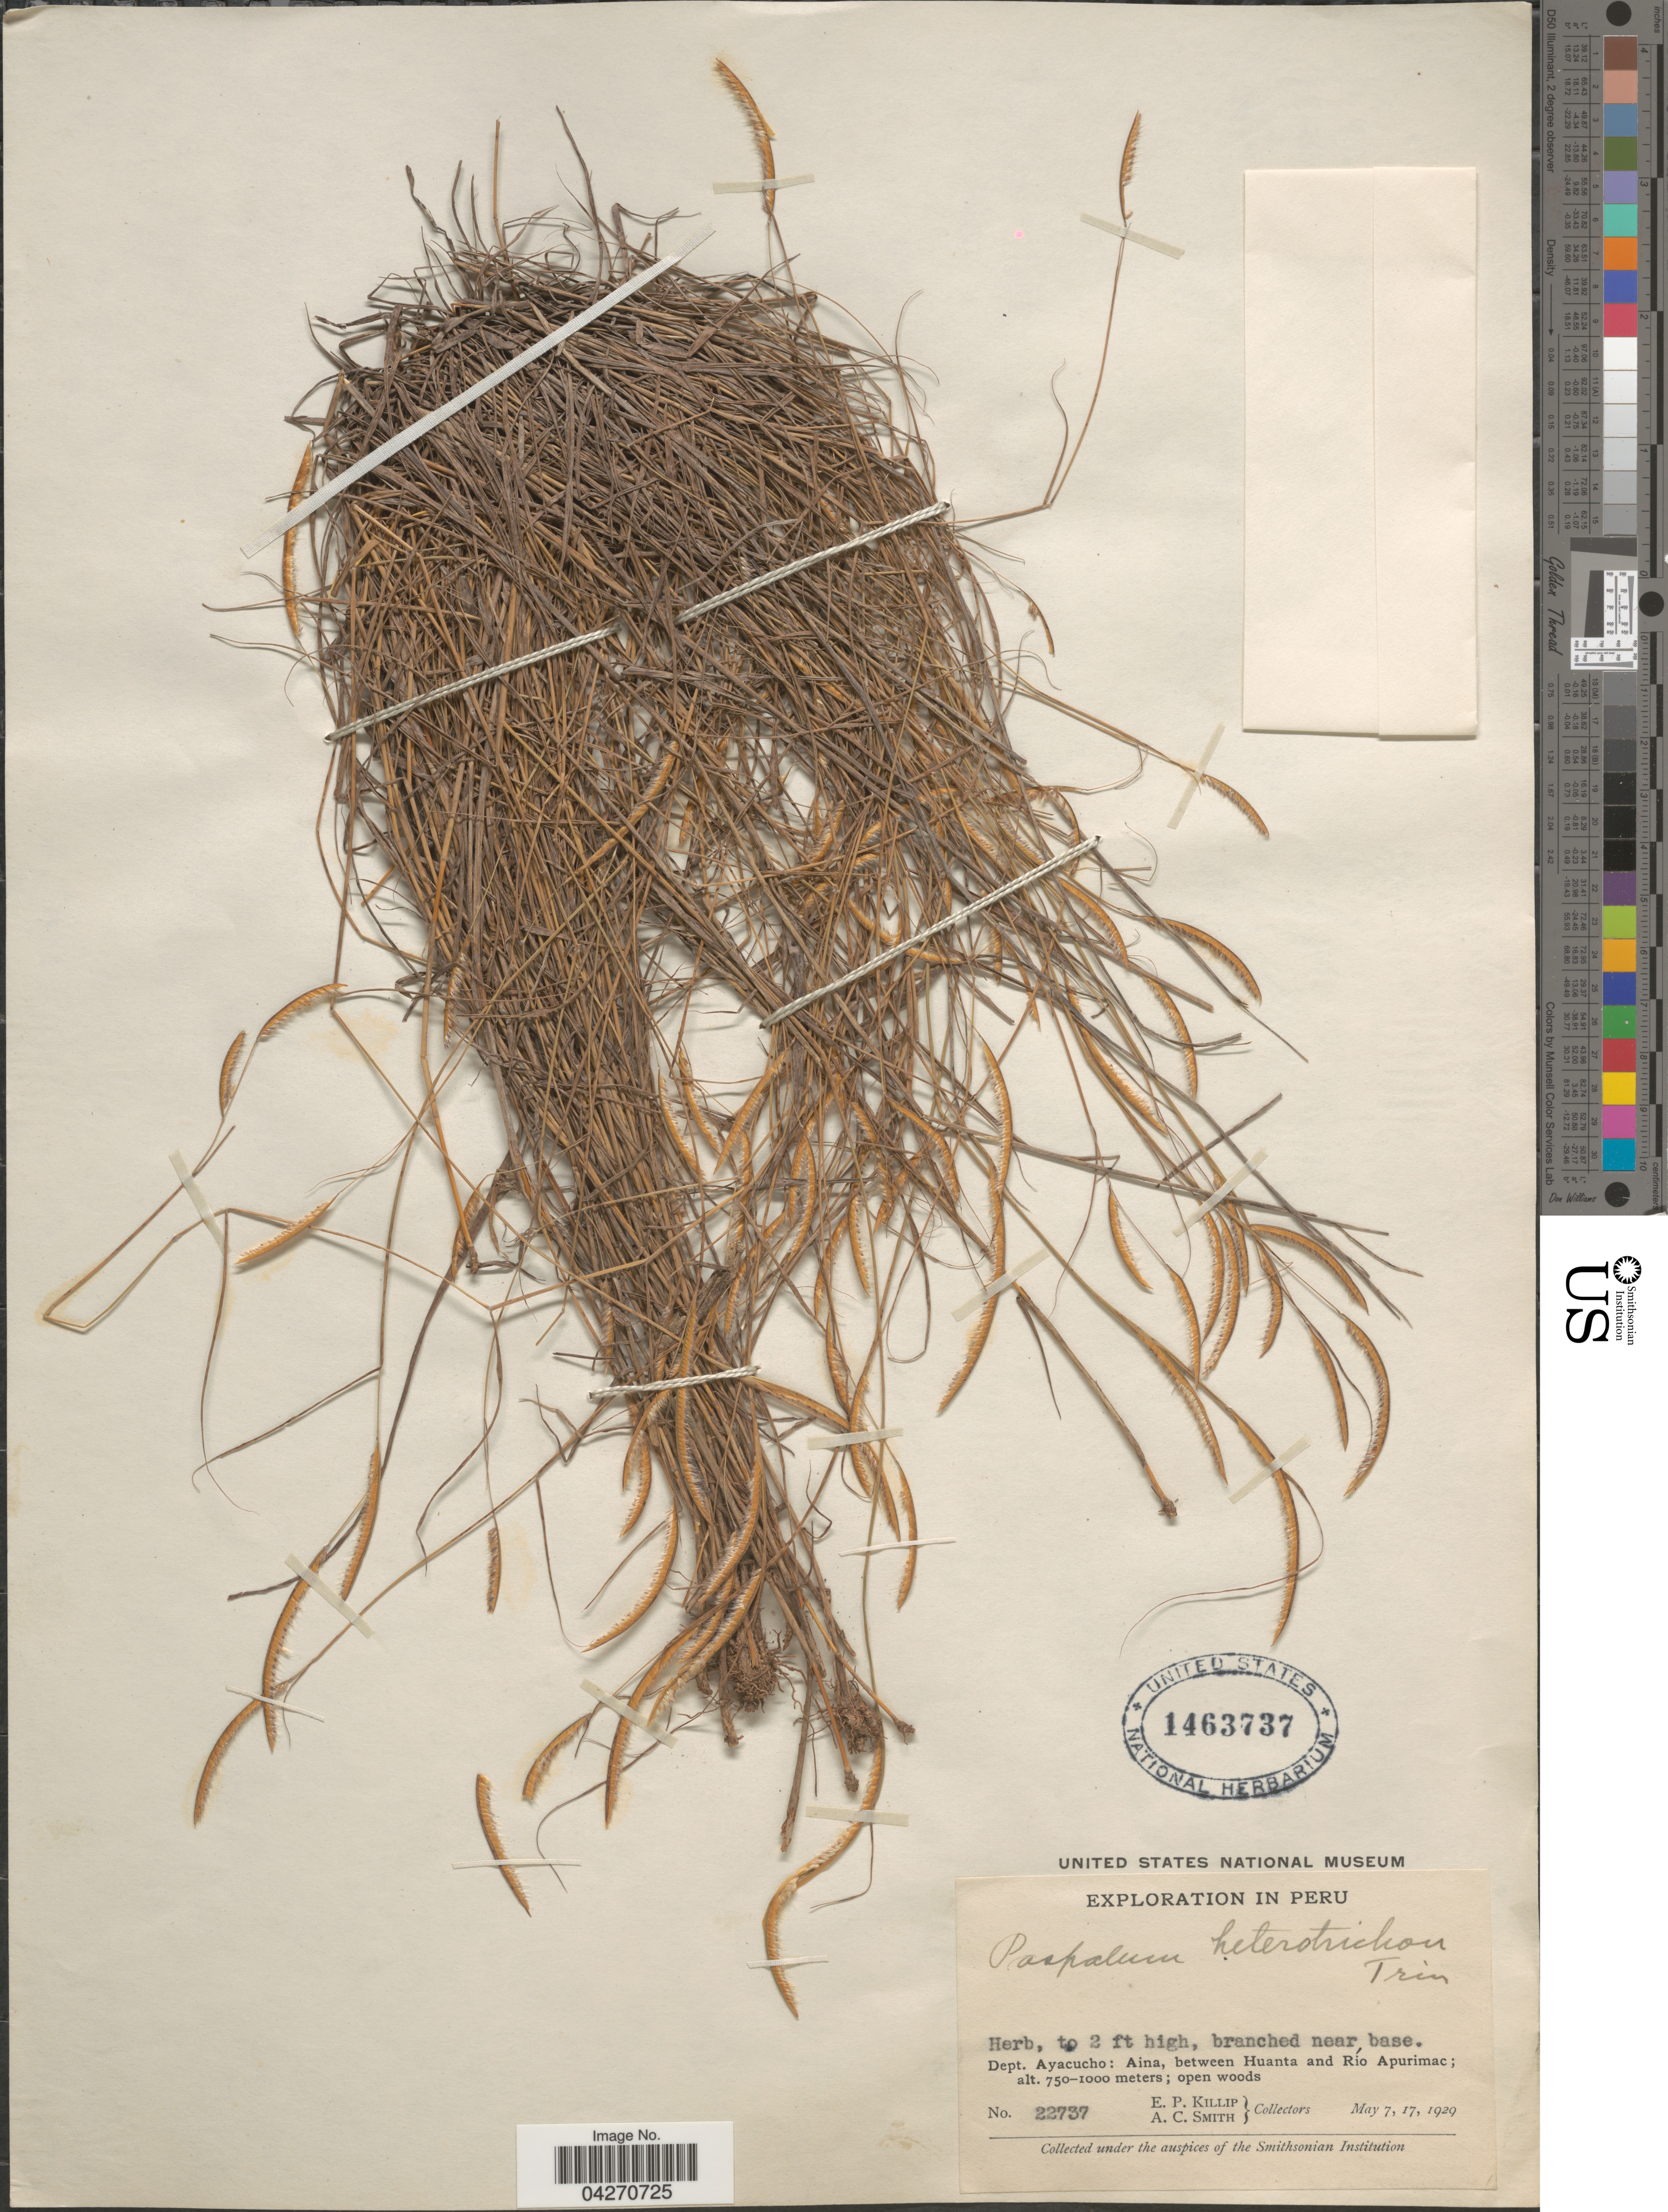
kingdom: Plantae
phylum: Tracheophyta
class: Liliopsida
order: Poales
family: Poaceae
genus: Paspalum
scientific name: Paspalum hererotrichon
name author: Trin.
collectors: E. P. Killip & A. C. Smith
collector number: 22737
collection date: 1929-05-07/1929-05-17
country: Peru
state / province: Ayacucho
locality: Exploration In Peru. Dept. Ayacucho: Aina, between Huanta and Río Apurimac.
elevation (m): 750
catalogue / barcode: US 1463737